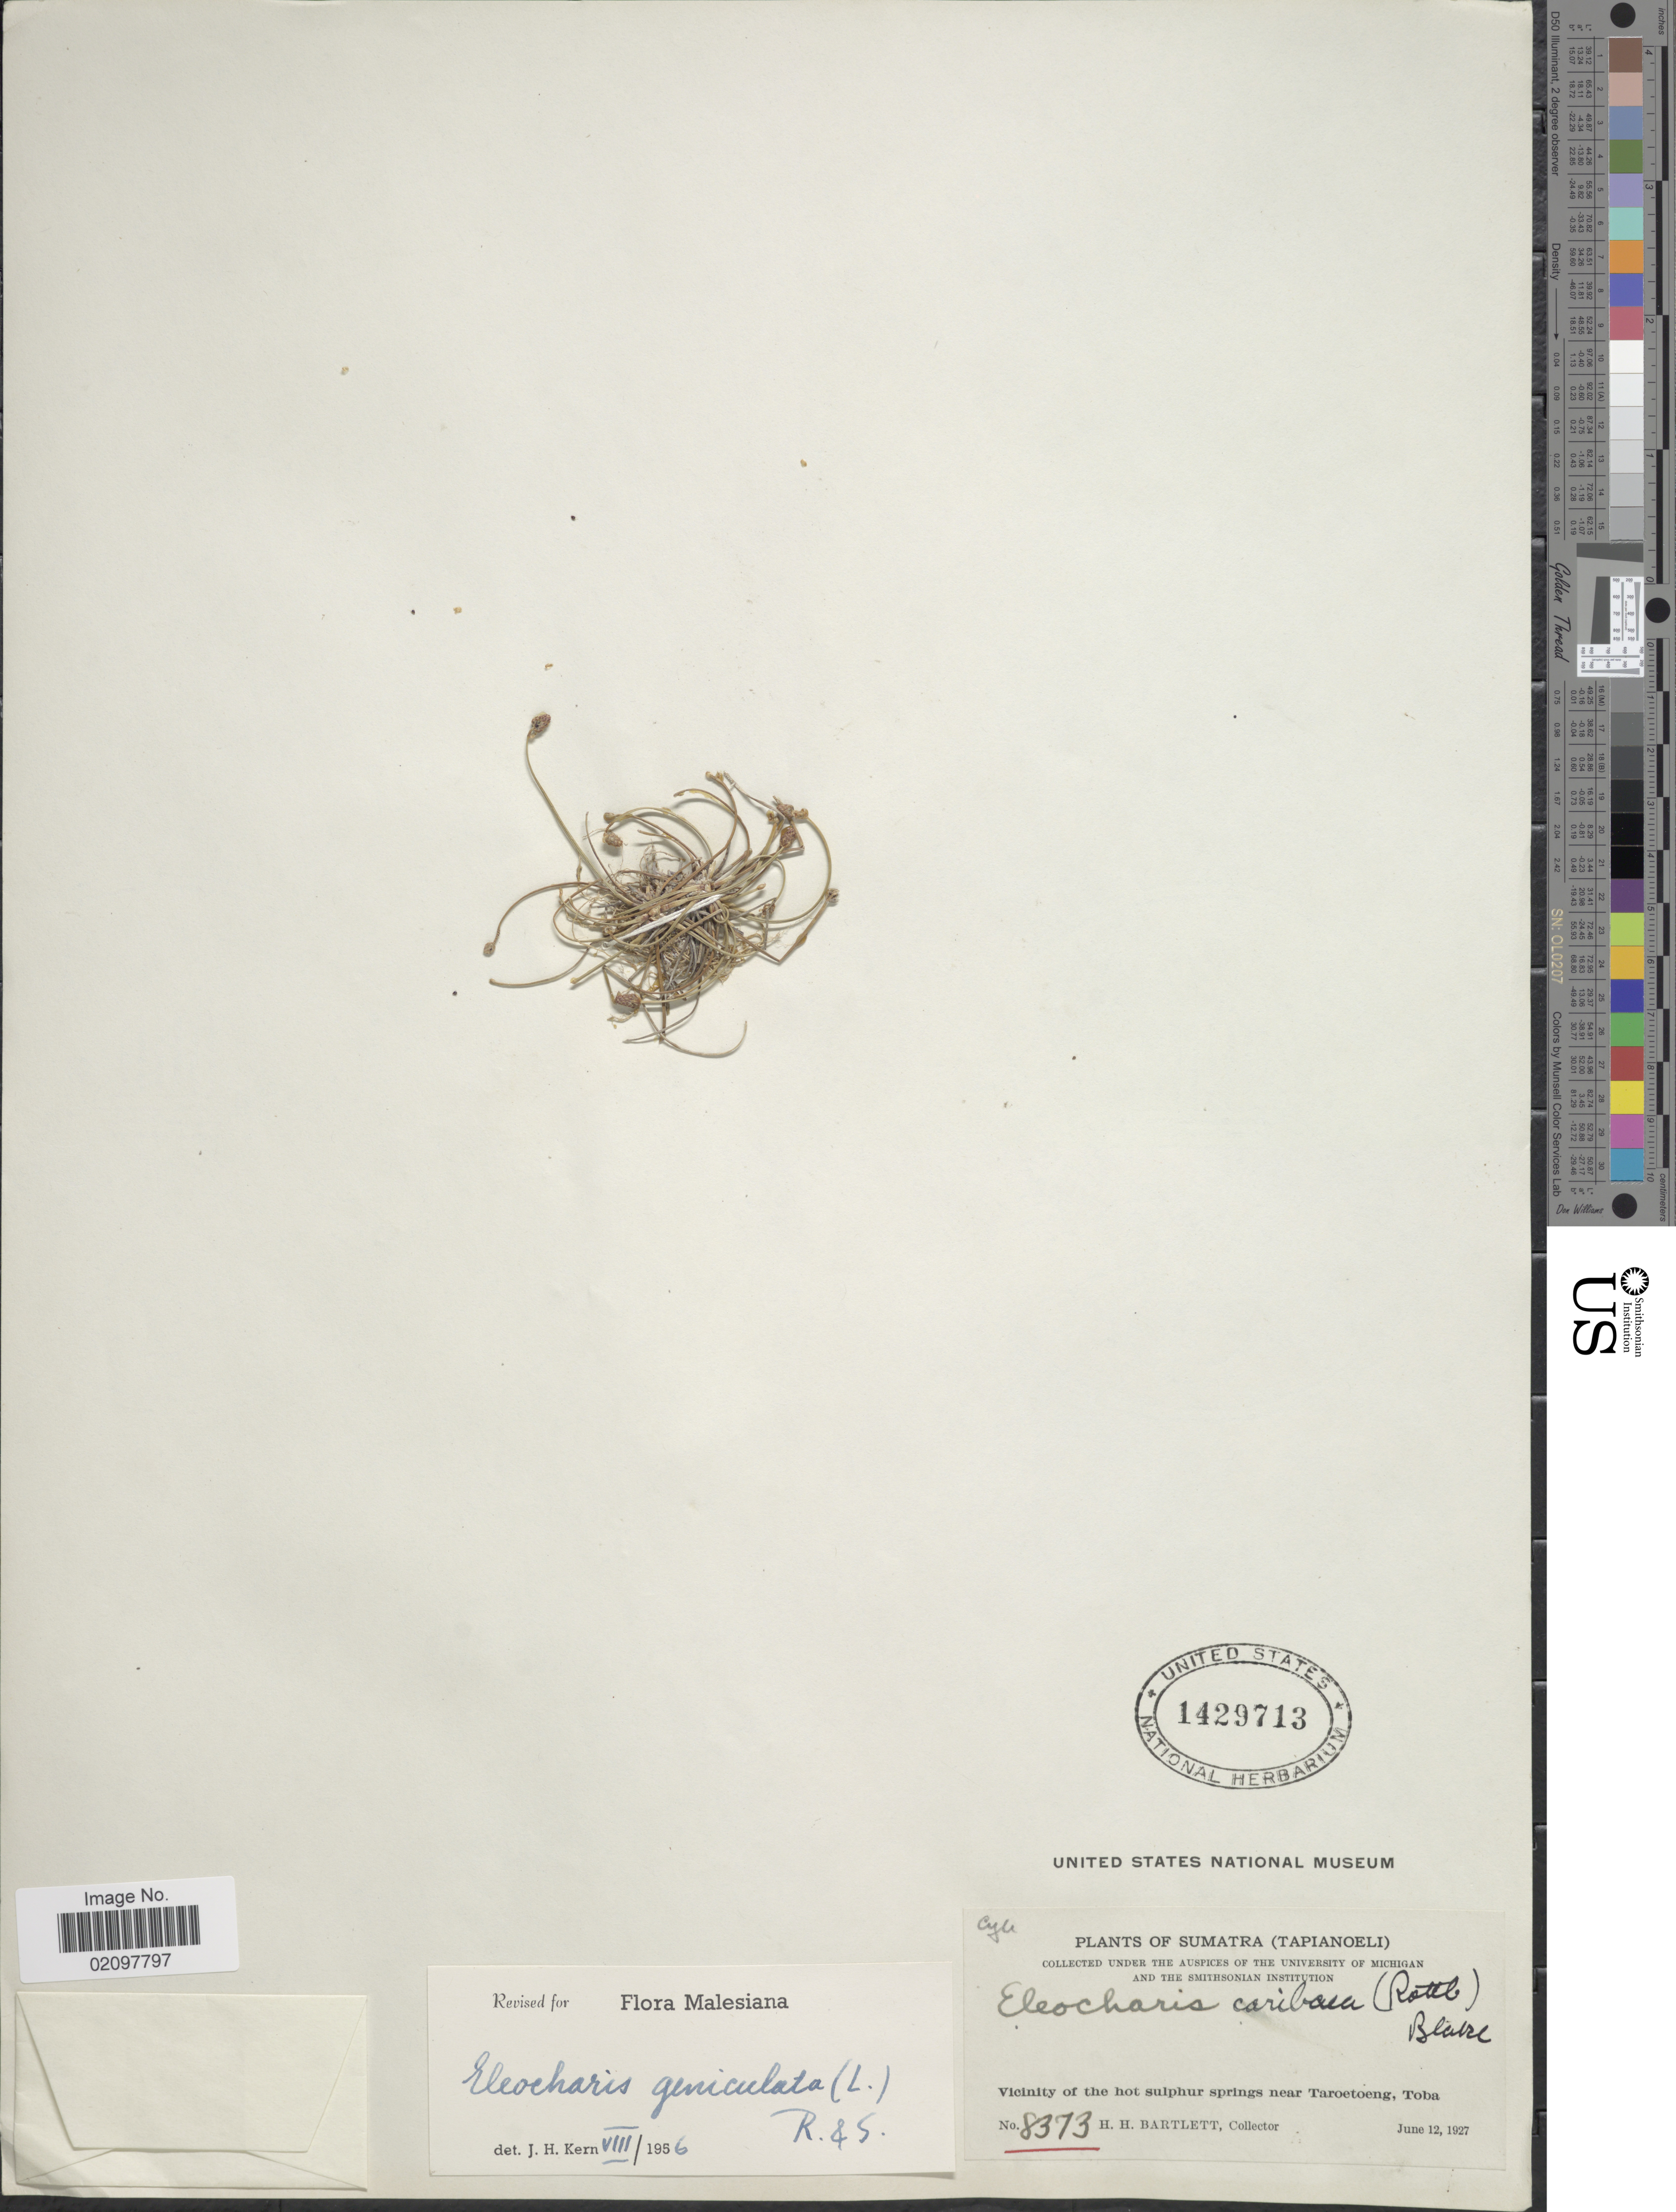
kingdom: Plantae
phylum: Tracheophyta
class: Liliopsida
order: Poales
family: Cyperaceae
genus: Eleocharis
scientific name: Eleocharis geniculata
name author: (L.) Roem. & Schult.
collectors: H. H. Bartlett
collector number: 8373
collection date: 1927-06-12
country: Indonesia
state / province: Sumatra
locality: Tapianoeli. Vicinity of the hot sulphur springs near Taroetoeng, Toba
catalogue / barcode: US 1429713